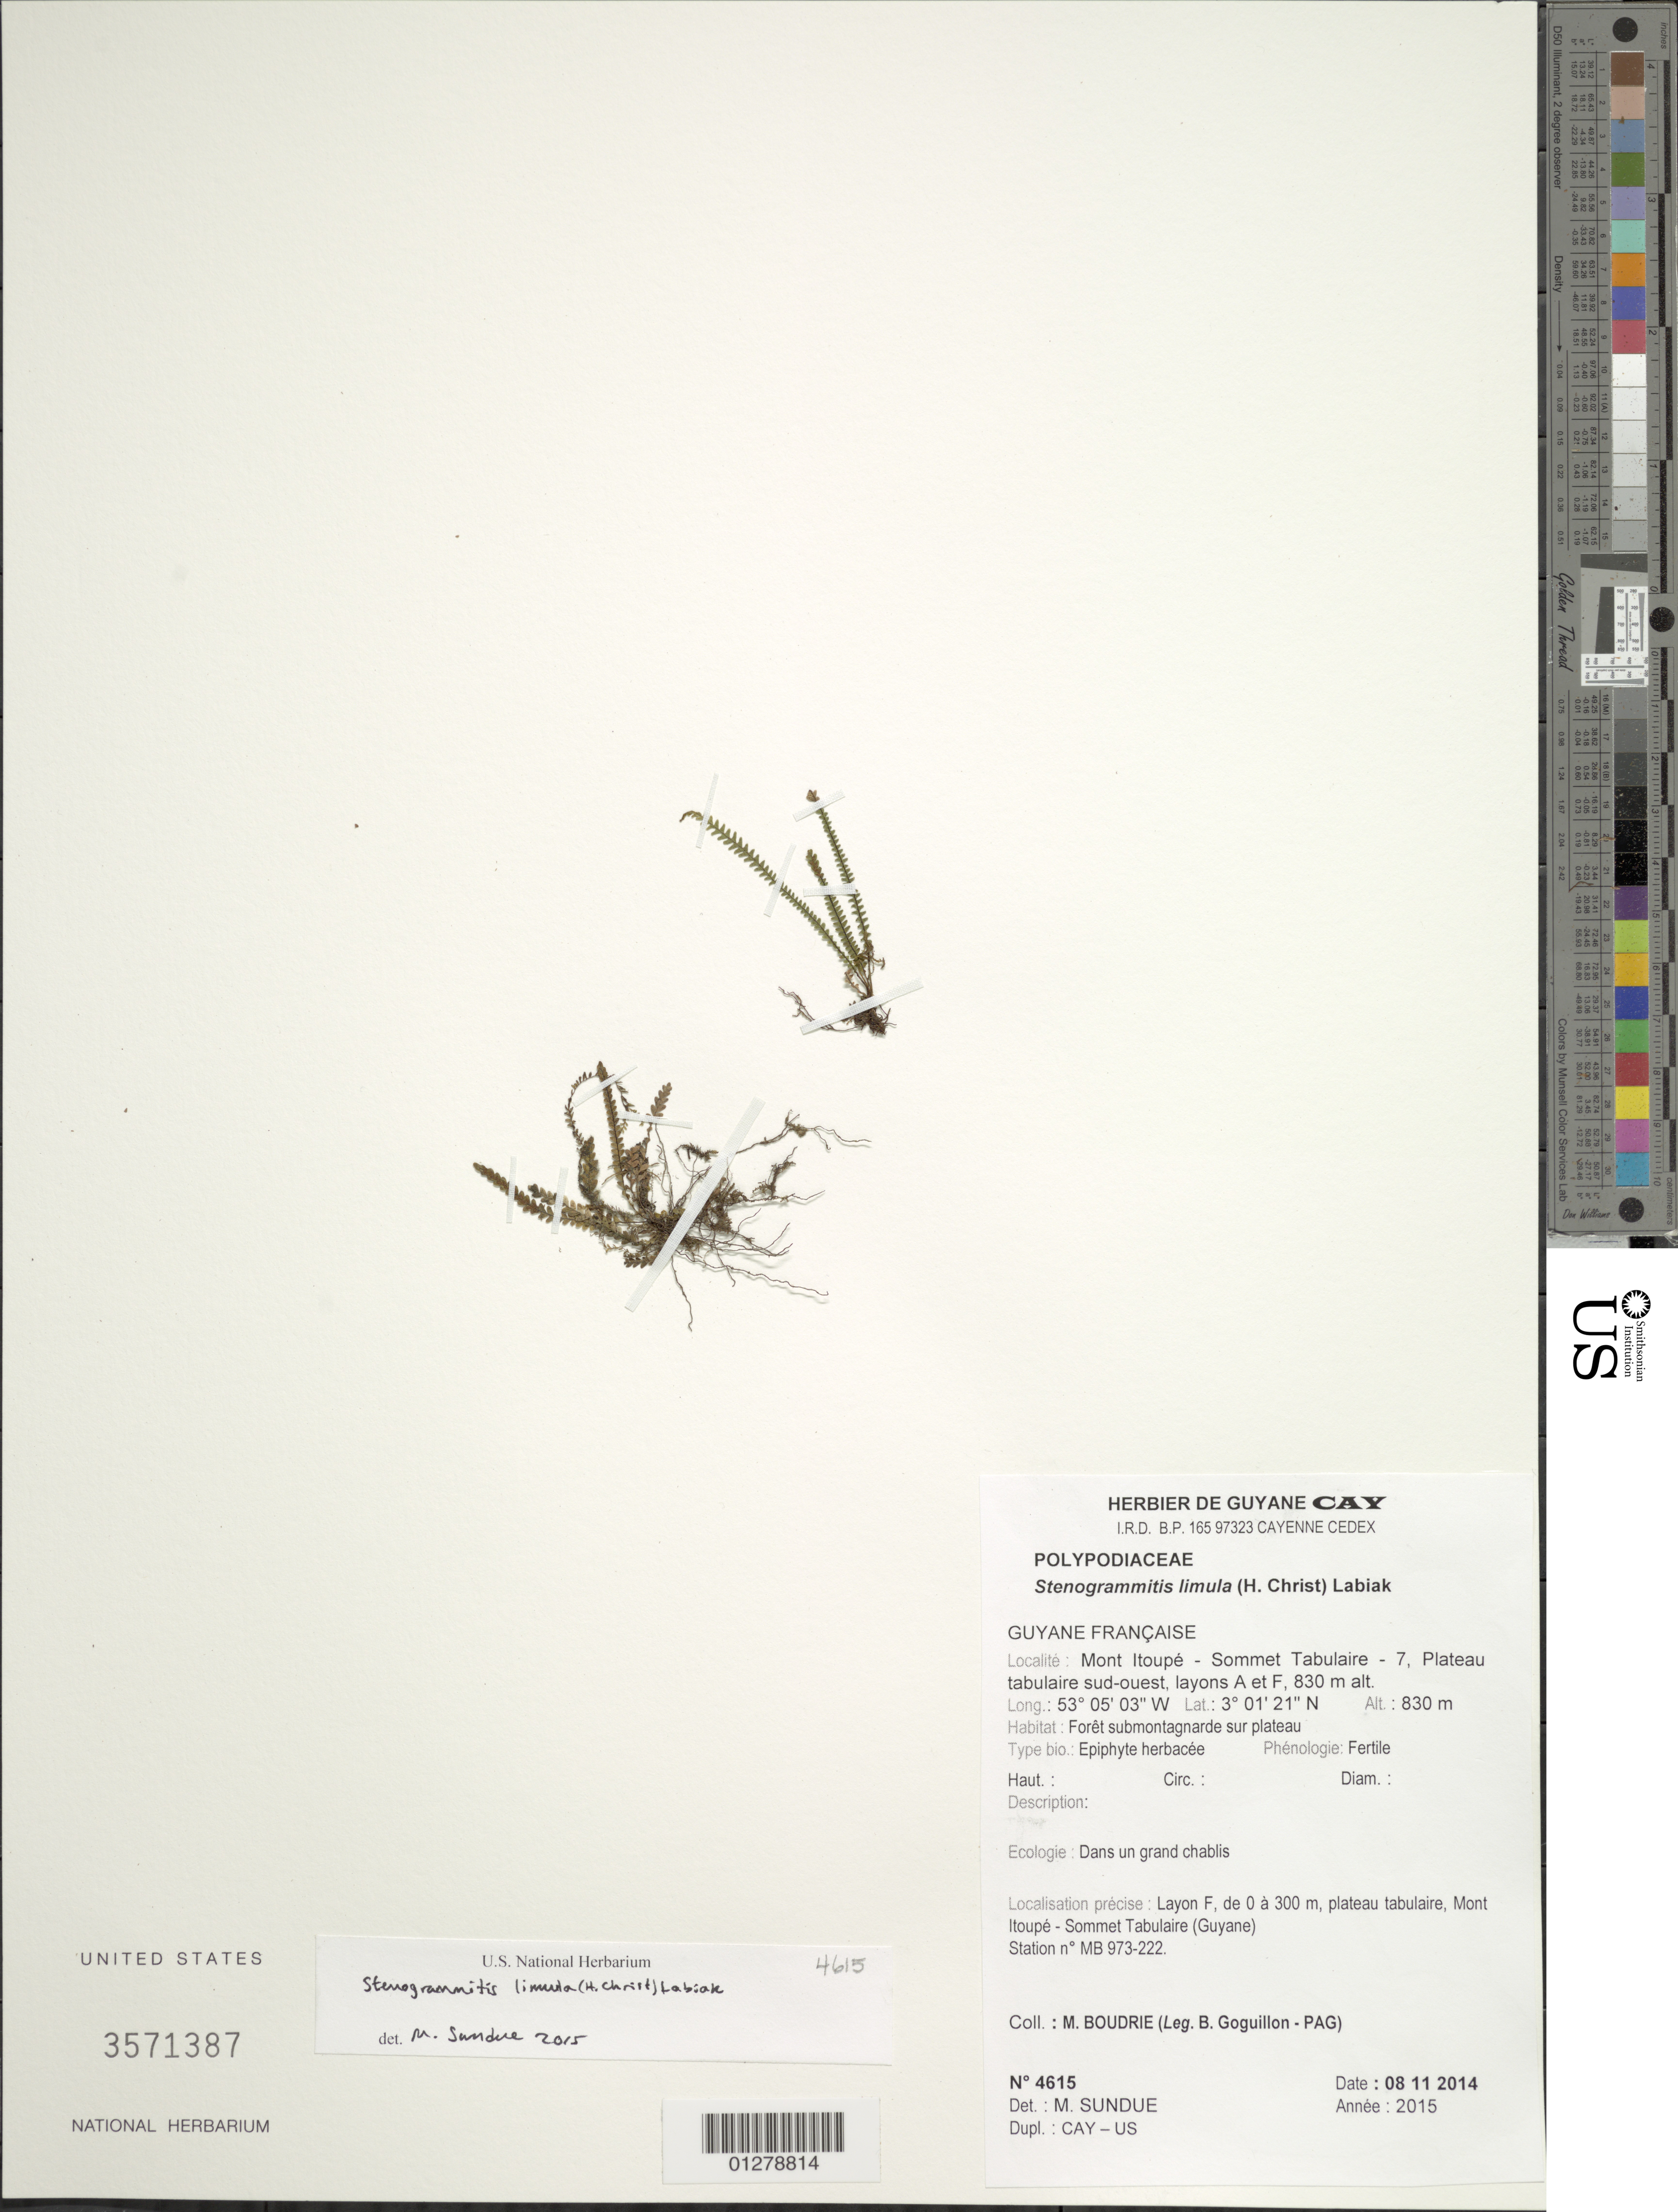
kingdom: Plantae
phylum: Tracheophyta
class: Polypodiopsida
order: Polypodiales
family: Polypodiaceae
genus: Stenogrammitis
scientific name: Stenogrammitis limula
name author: (Christ) Labiak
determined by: Sundue, Michael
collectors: M. Boudrie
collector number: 4615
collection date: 2014-08-11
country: French Guiana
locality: Mont toupe, Sommet Tabulaire-7, Plateau tabulaire sud-ouest, layons A et F - Layon F, de 0 a 300 m, Station no MB 973-222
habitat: Foret submontagnarde sur plateau, Dans un grand chablis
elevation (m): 830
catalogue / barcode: US 3571387